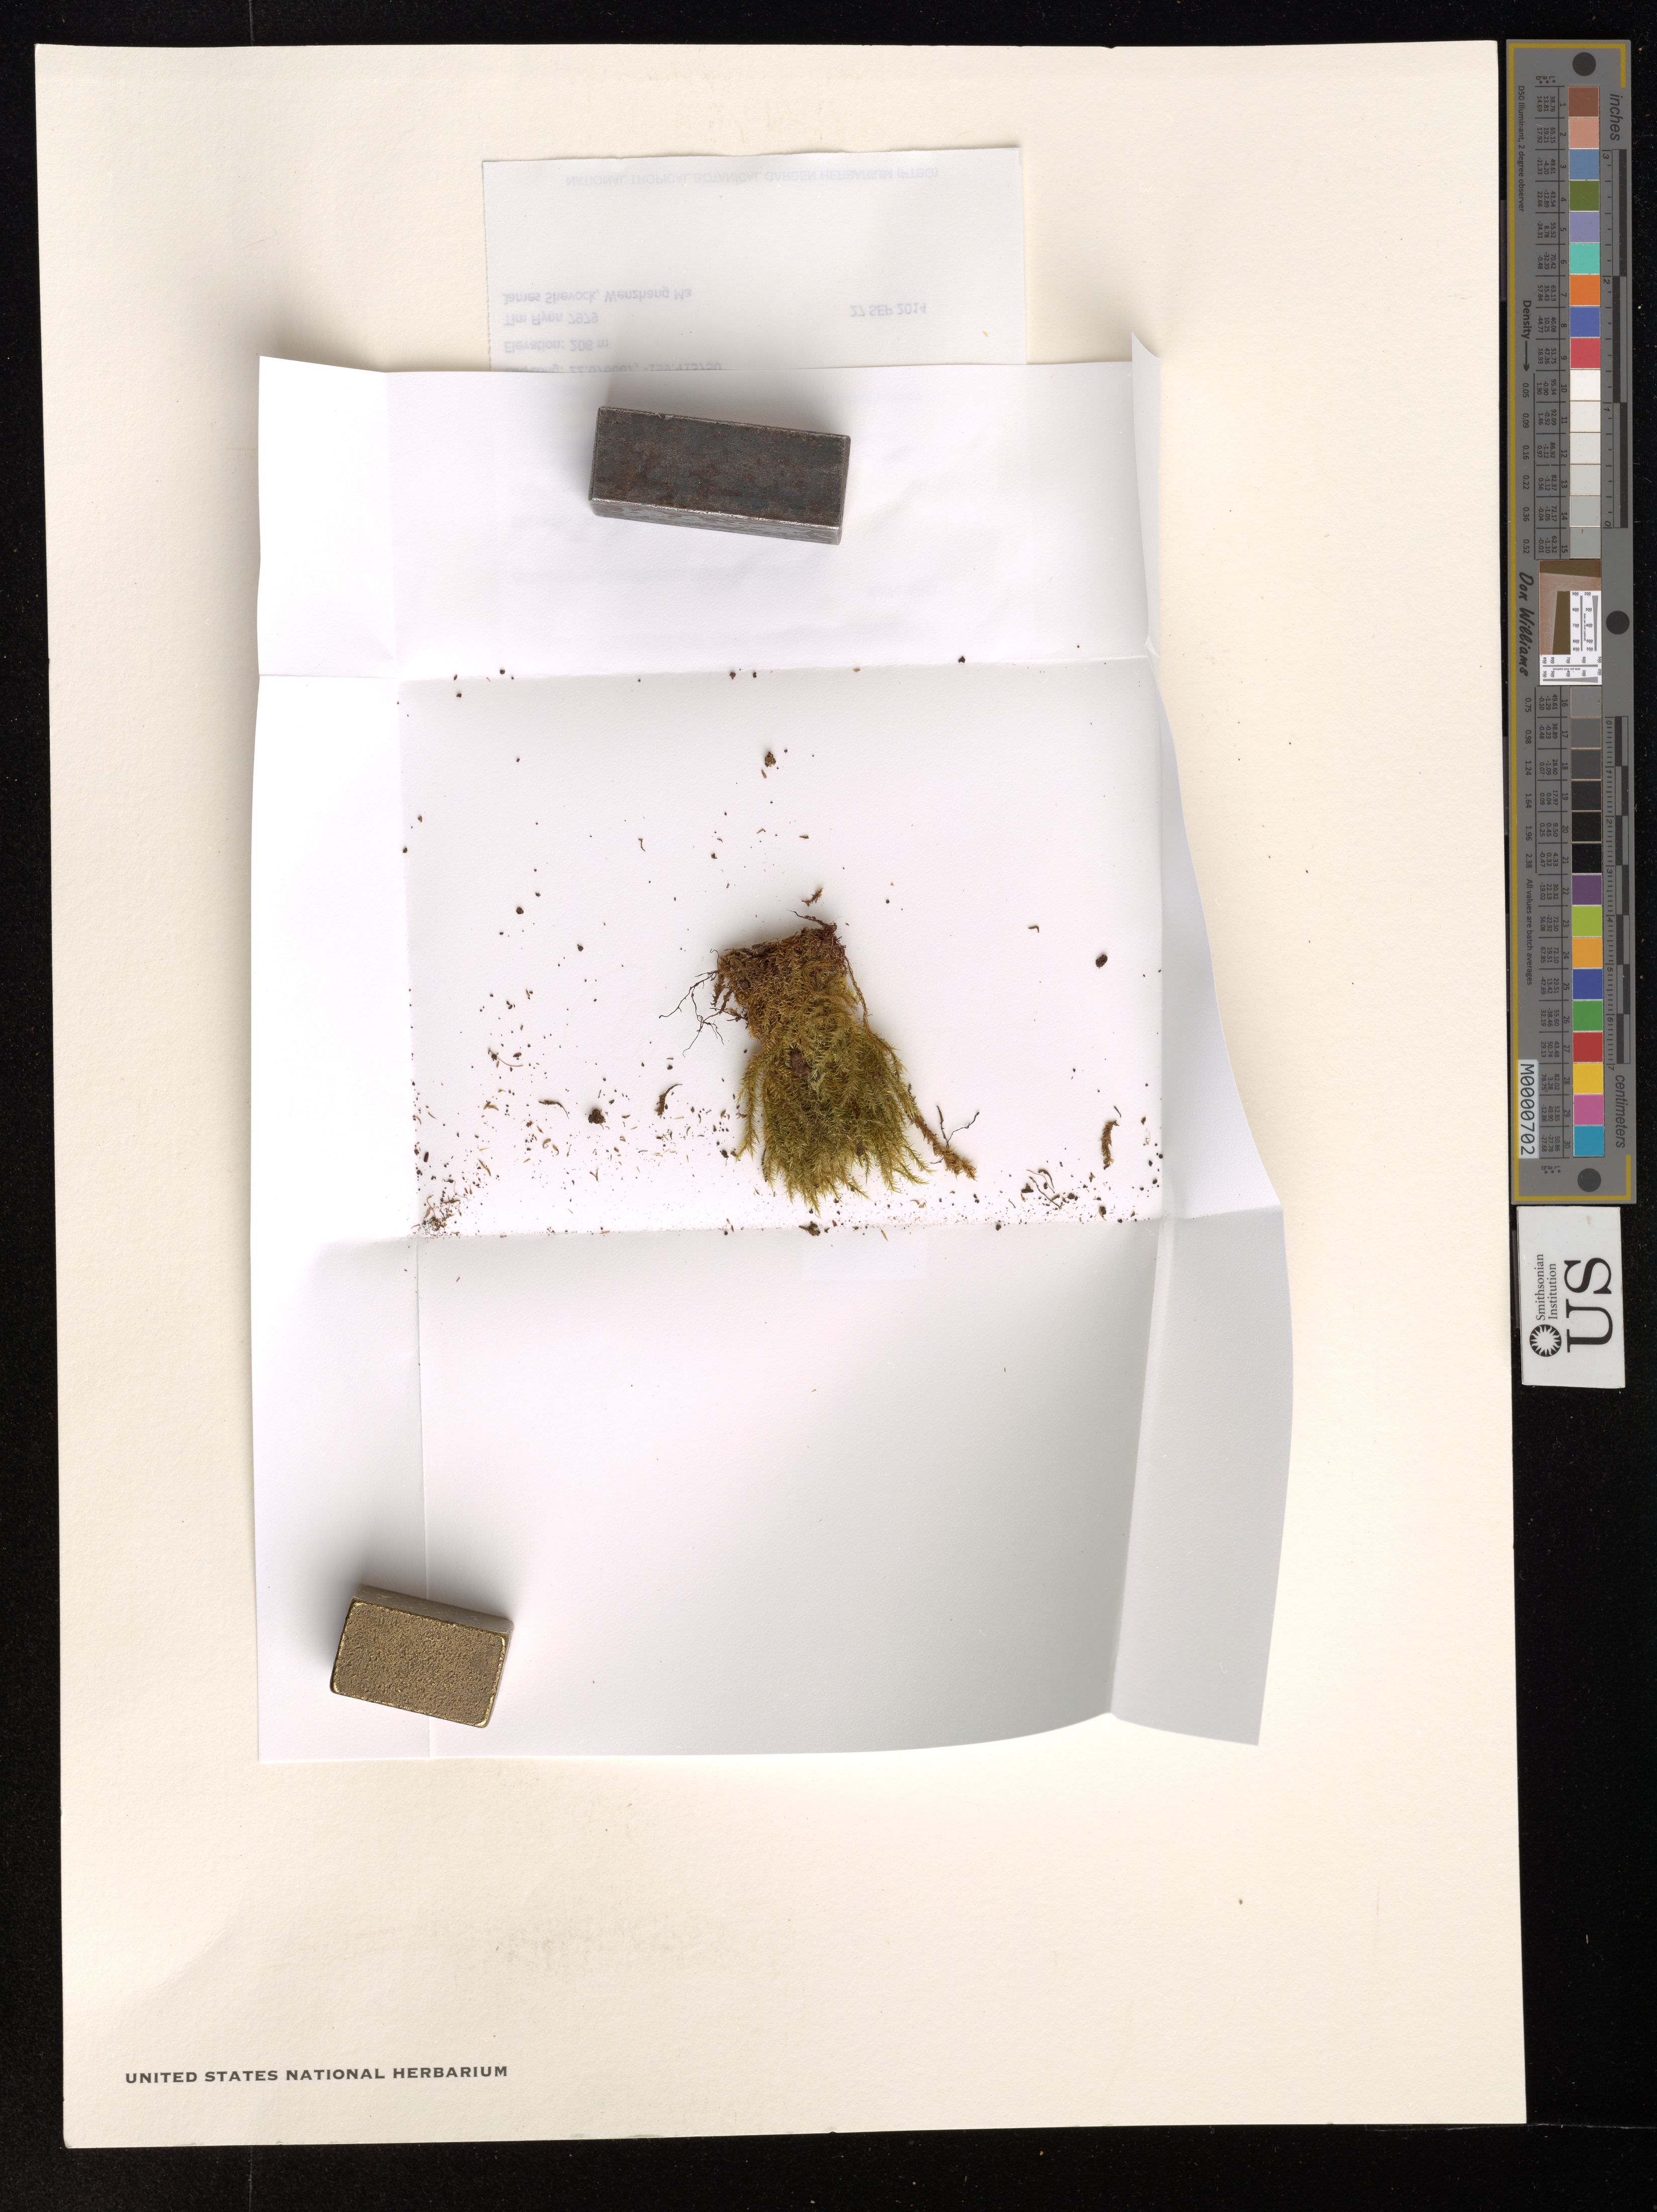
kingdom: Plantae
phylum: Bryophyta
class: Bryopsida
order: Hypnales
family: Sematophyllaceae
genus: Acroporium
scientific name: Acroporium fuscoflavum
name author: (Paris) Broth.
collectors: T. Flynn, J. R. Shevock & M. Wenzhang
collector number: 7979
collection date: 2014-09-27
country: United States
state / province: Hawaii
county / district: Kauai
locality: The Hawaiian Islands. Kauai Kawaihau District. Halelea Forest Reserve. Kuilau Trail off Kuamoo Road (Hwy 580).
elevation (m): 208